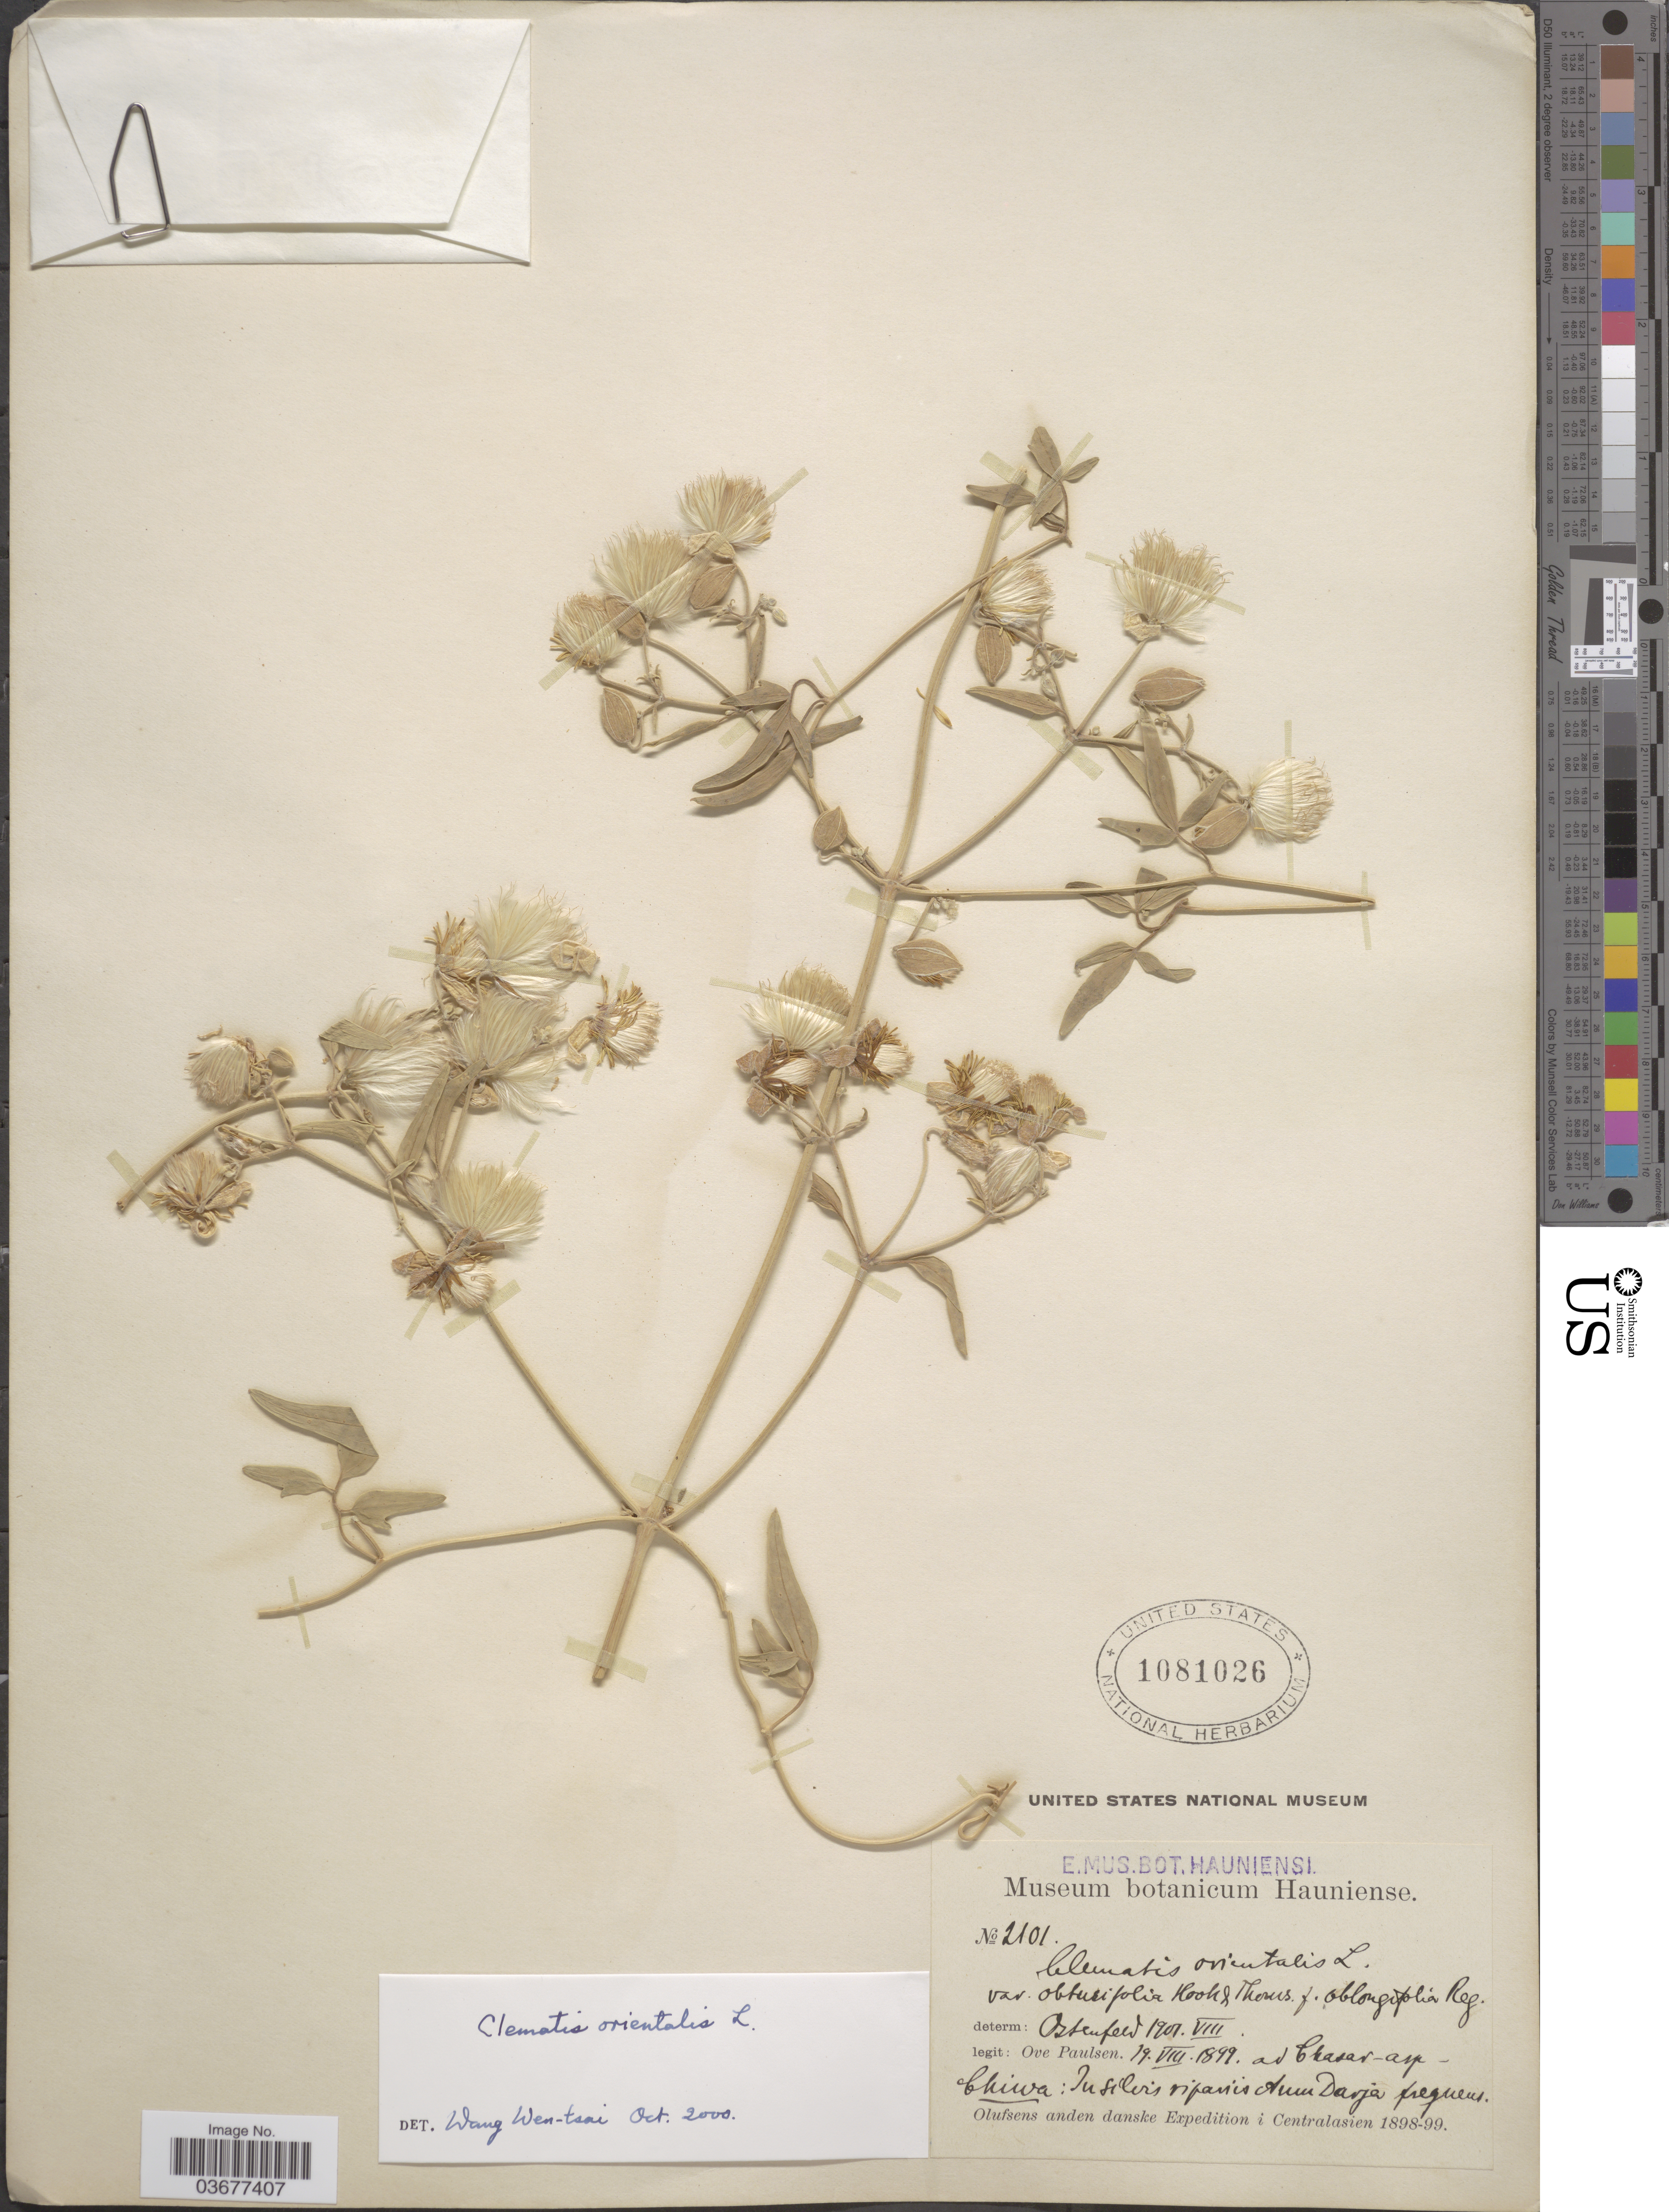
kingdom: Plantae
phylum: Tracheophyta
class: Magnoliopsida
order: Ranunculales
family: Ranunculaceae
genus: Clematis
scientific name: Clematis orientalis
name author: L.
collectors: O. Paulsen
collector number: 2101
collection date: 1899-08-19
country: China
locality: In silvis ripanis Ann Darja frequens.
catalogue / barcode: US 1081026